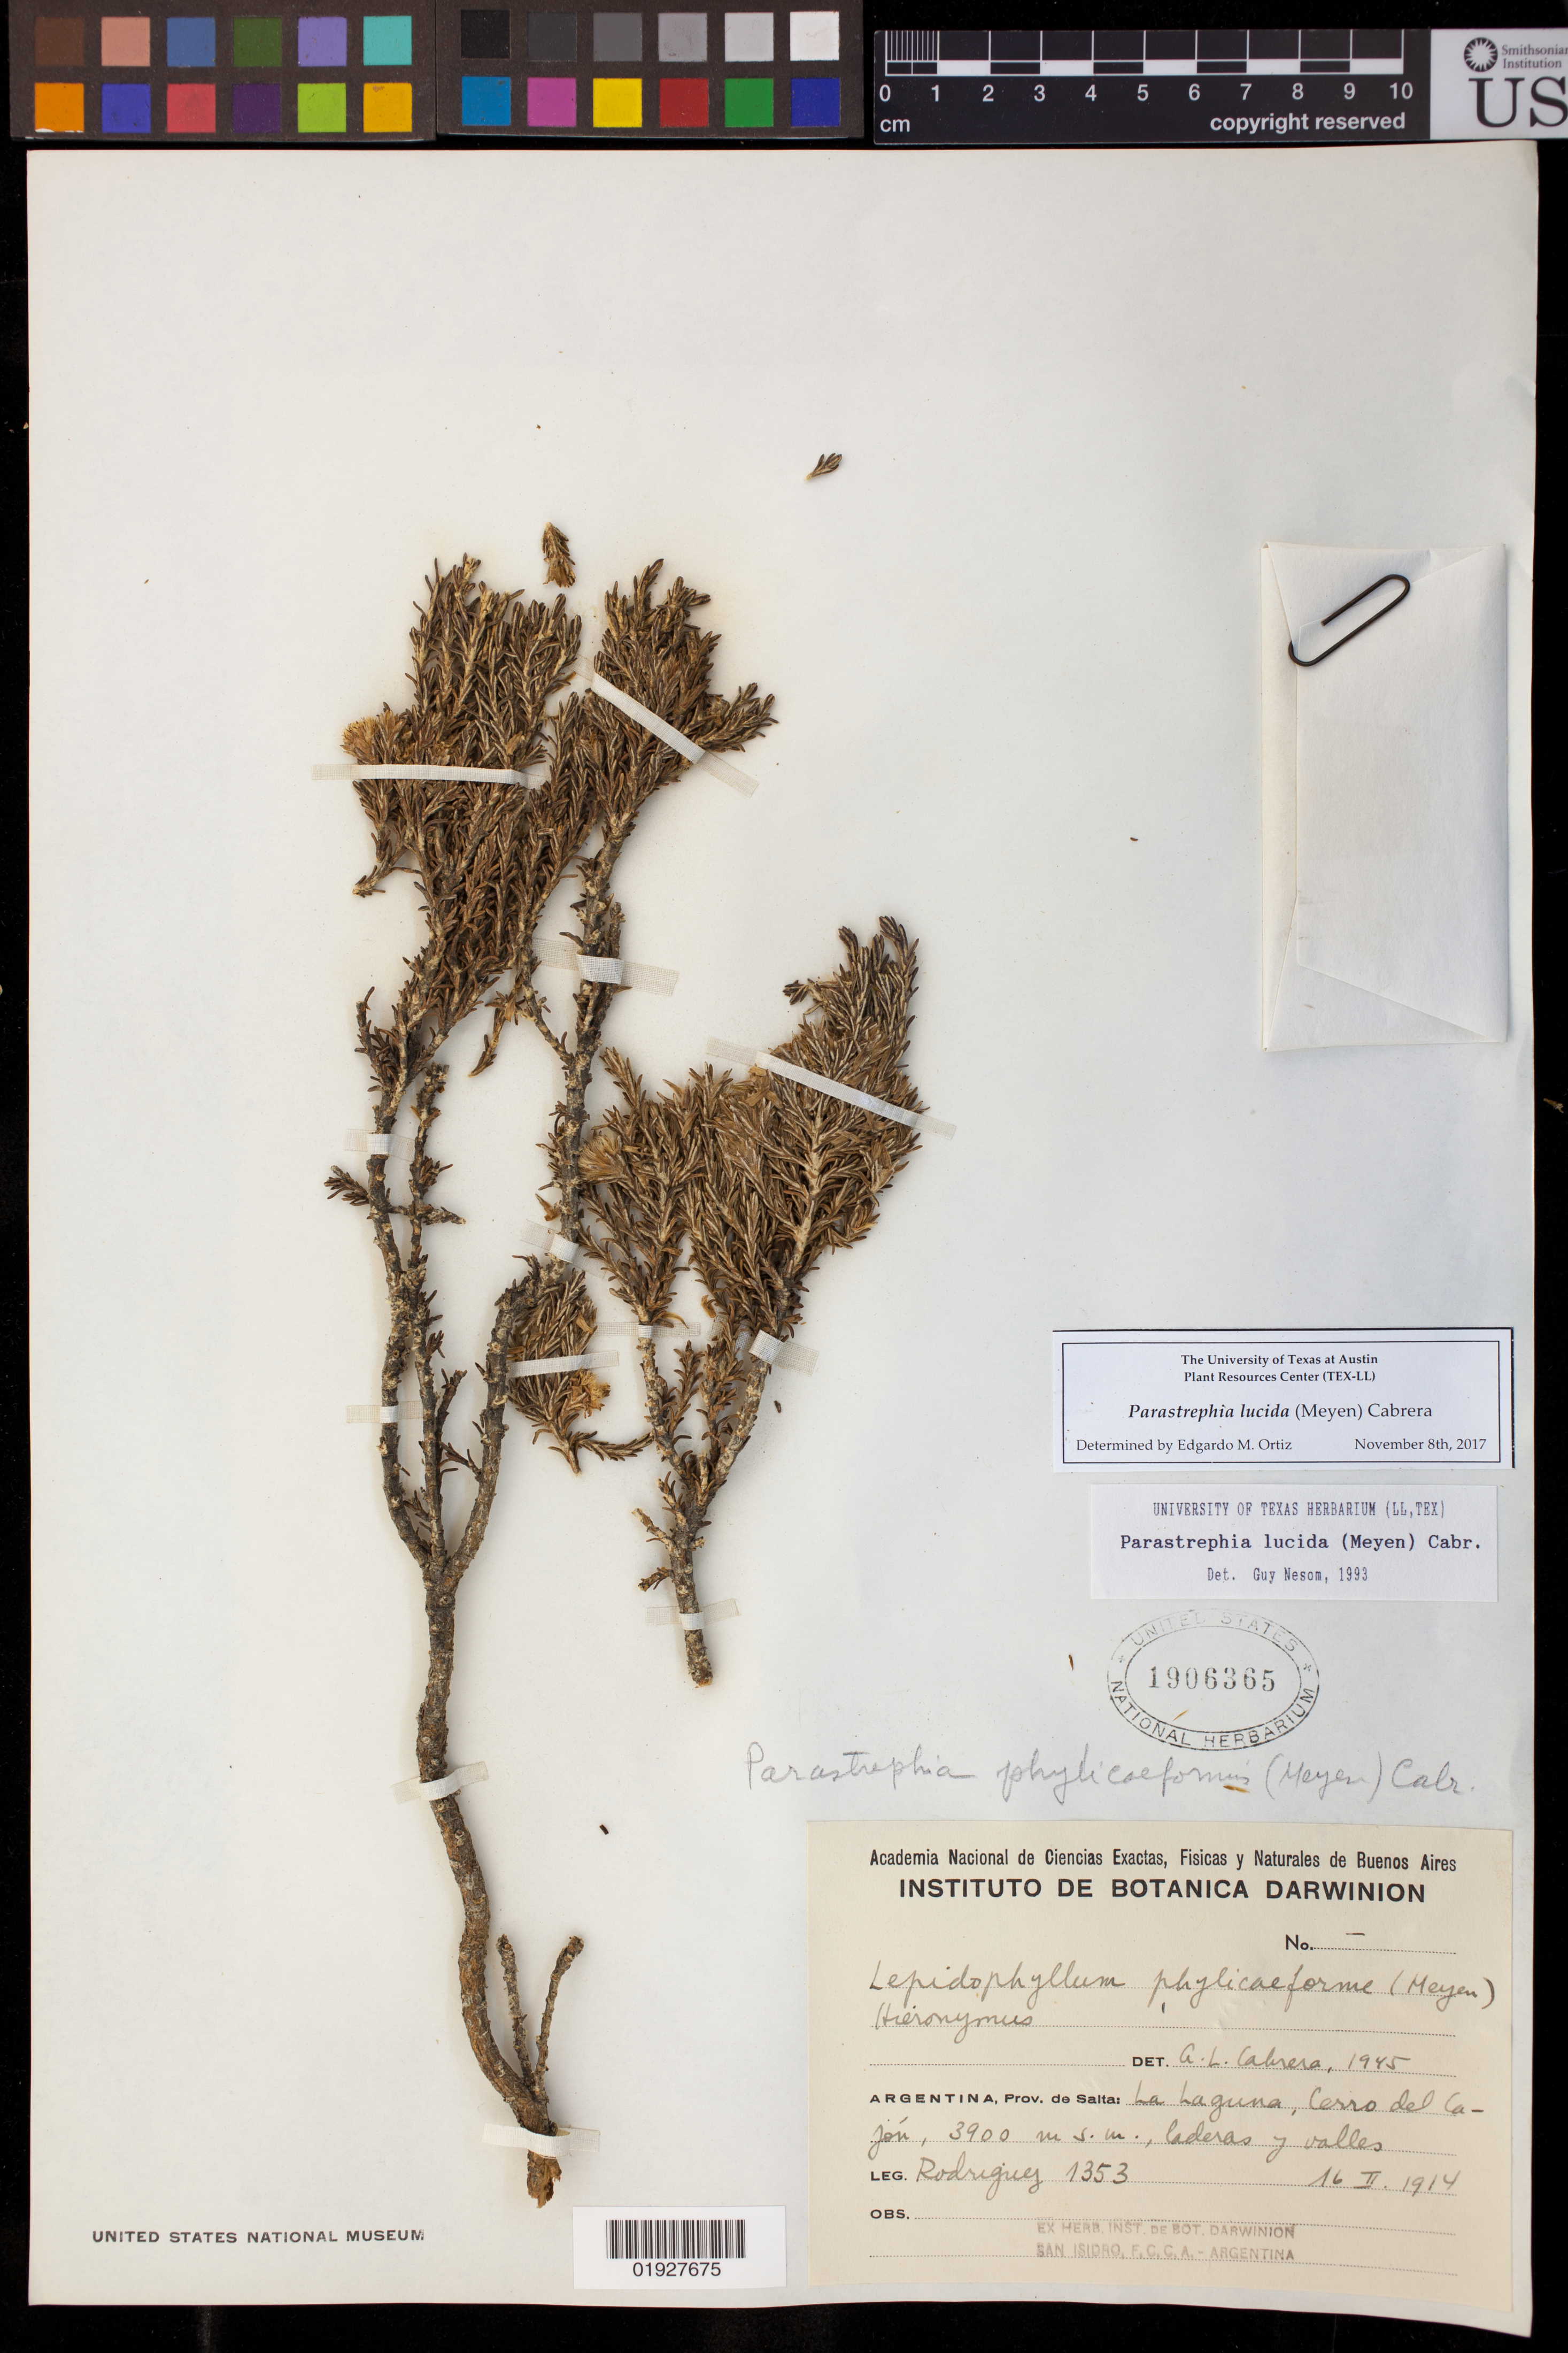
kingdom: Plantae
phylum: Tracheophyta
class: Magnoliopsida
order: Asterales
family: Asteraceae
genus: Parastrephia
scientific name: Parastrephia lucida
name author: (Meyen) Cabrera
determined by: Ortiz, E. M.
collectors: -- Rodriquez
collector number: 1353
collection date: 1914-02-16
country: Argentina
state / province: Salta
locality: La Laguna, Cerro del Cajon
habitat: laderas y valles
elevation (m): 3900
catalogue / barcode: US 1906365